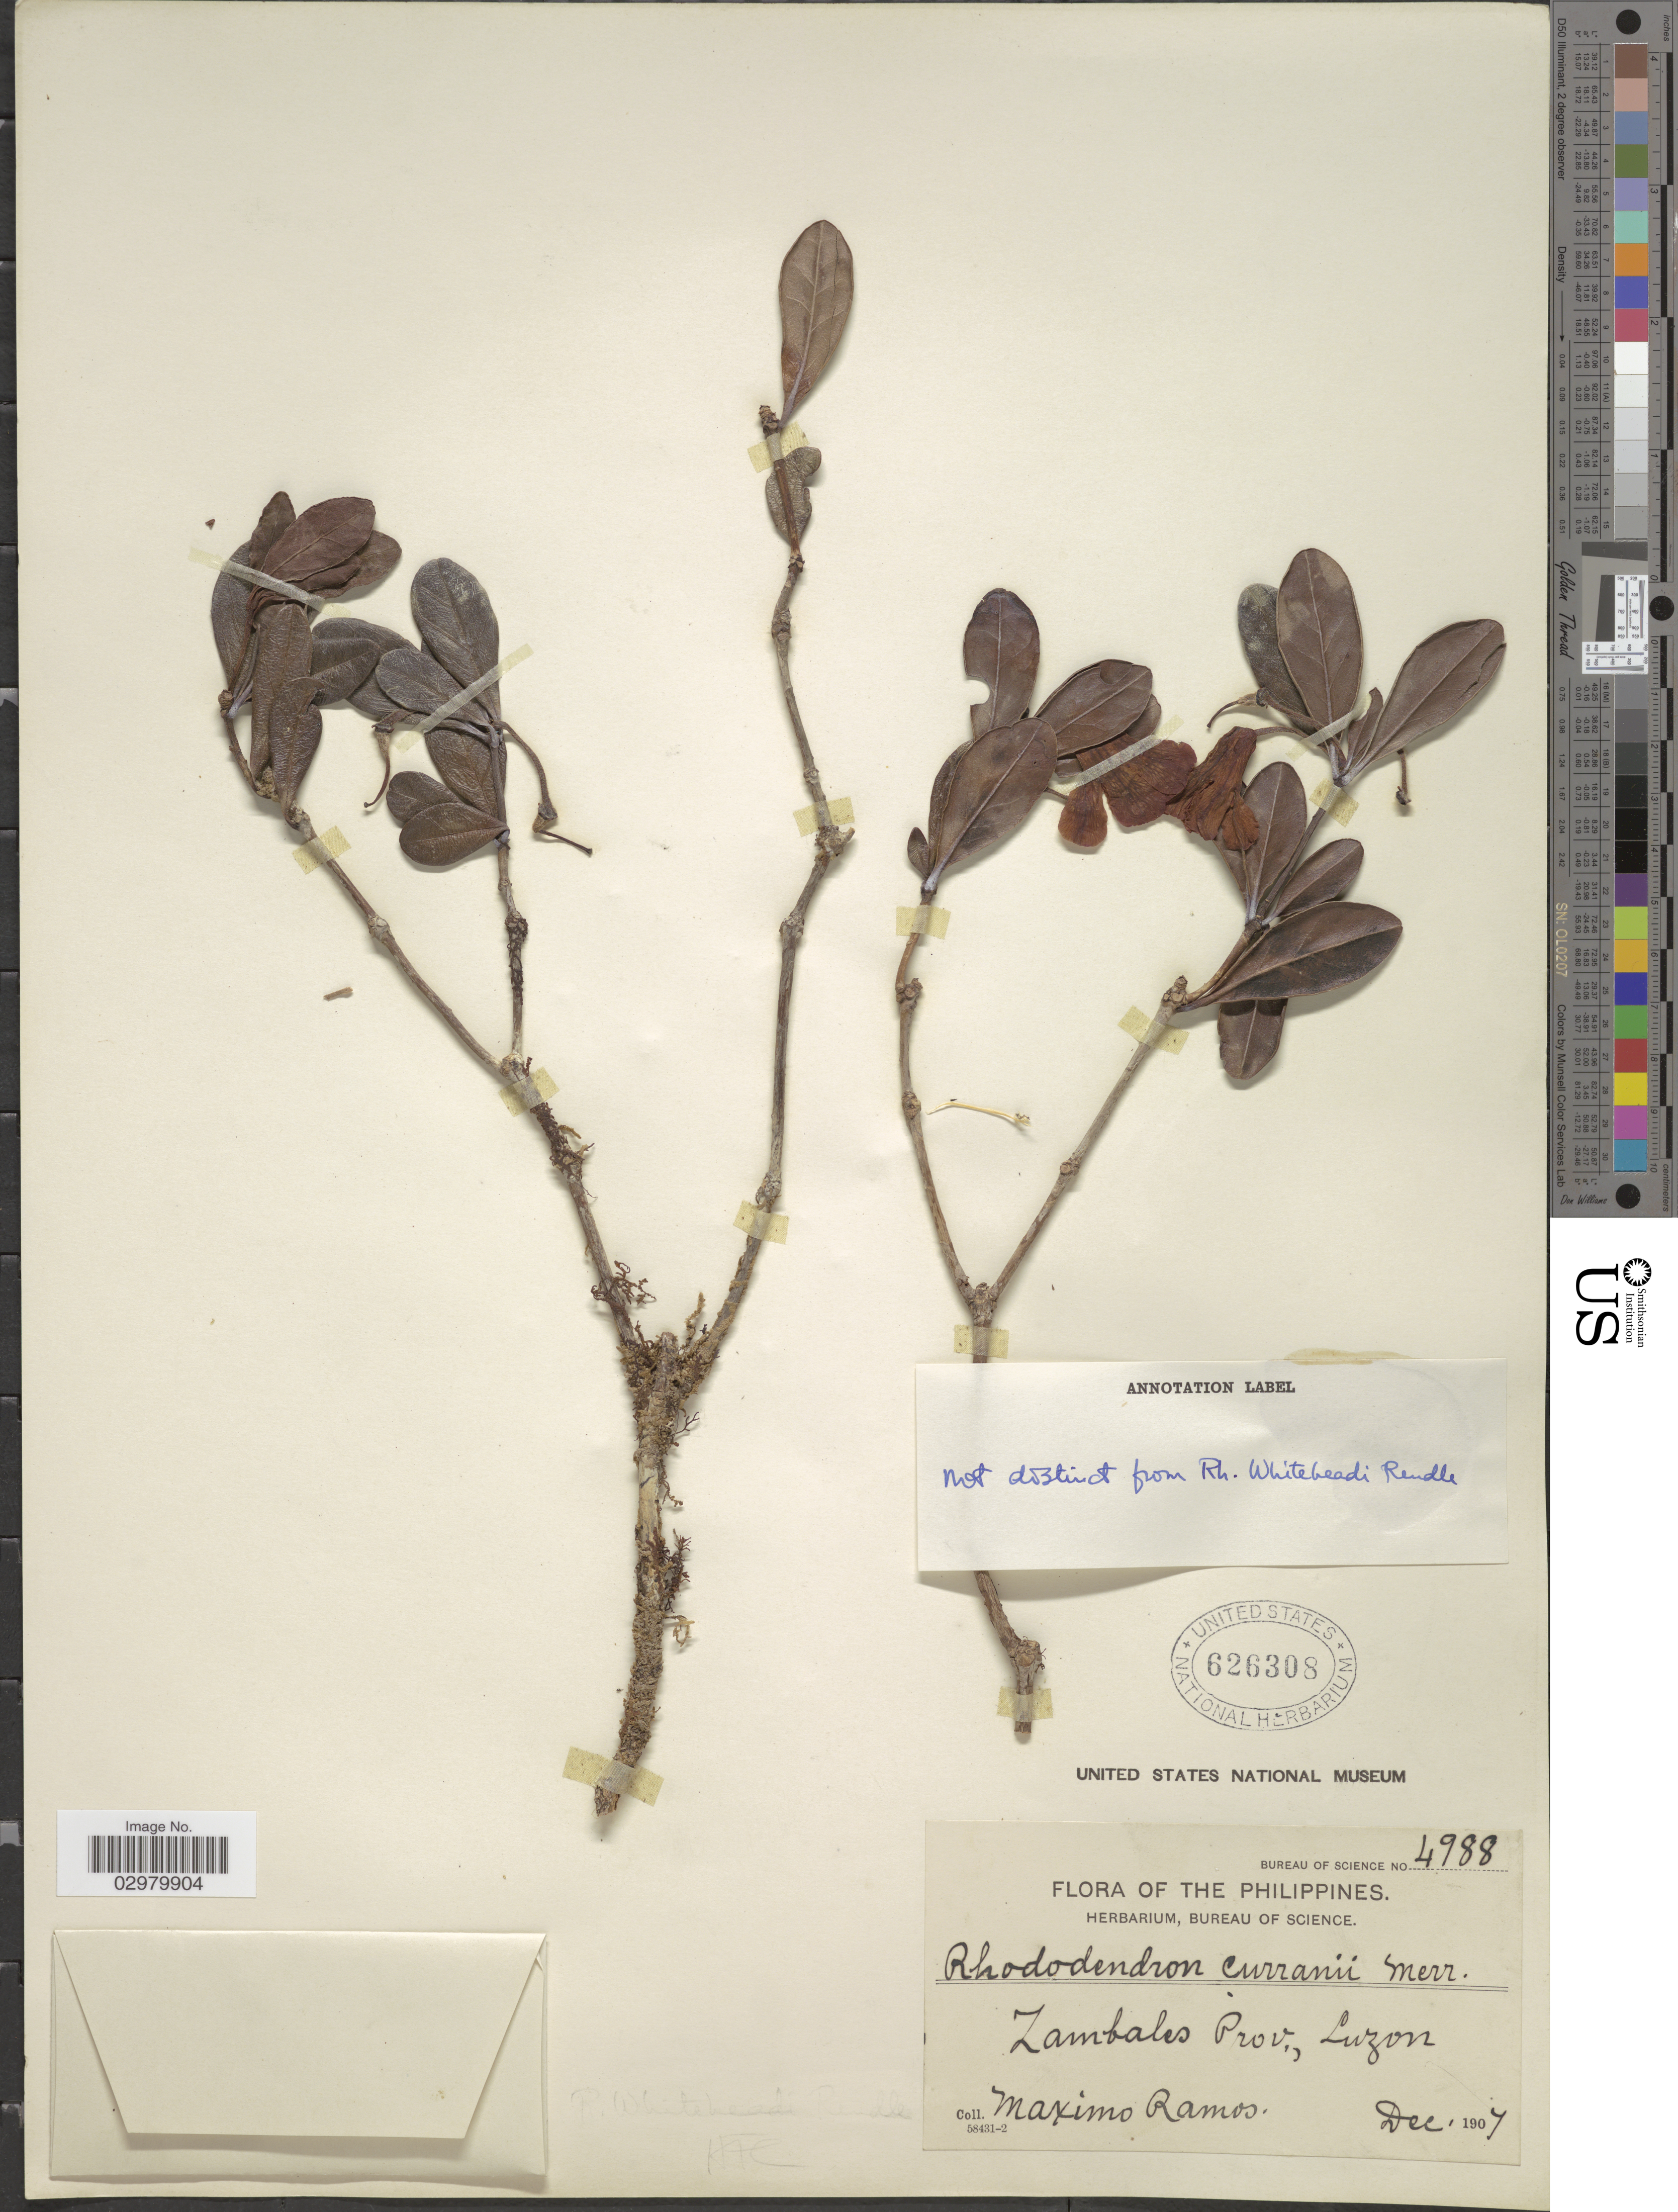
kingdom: Plantae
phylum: Tracheophyta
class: Magnoliopsida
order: Ericales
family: Ericaceae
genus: Rhododendron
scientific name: Rhododendron whiteheadii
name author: Rendle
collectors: M. Ramos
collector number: Bureau of Science4988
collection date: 1907-12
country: Philippines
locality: Zambales Prov., Luzon.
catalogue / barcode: US 626308